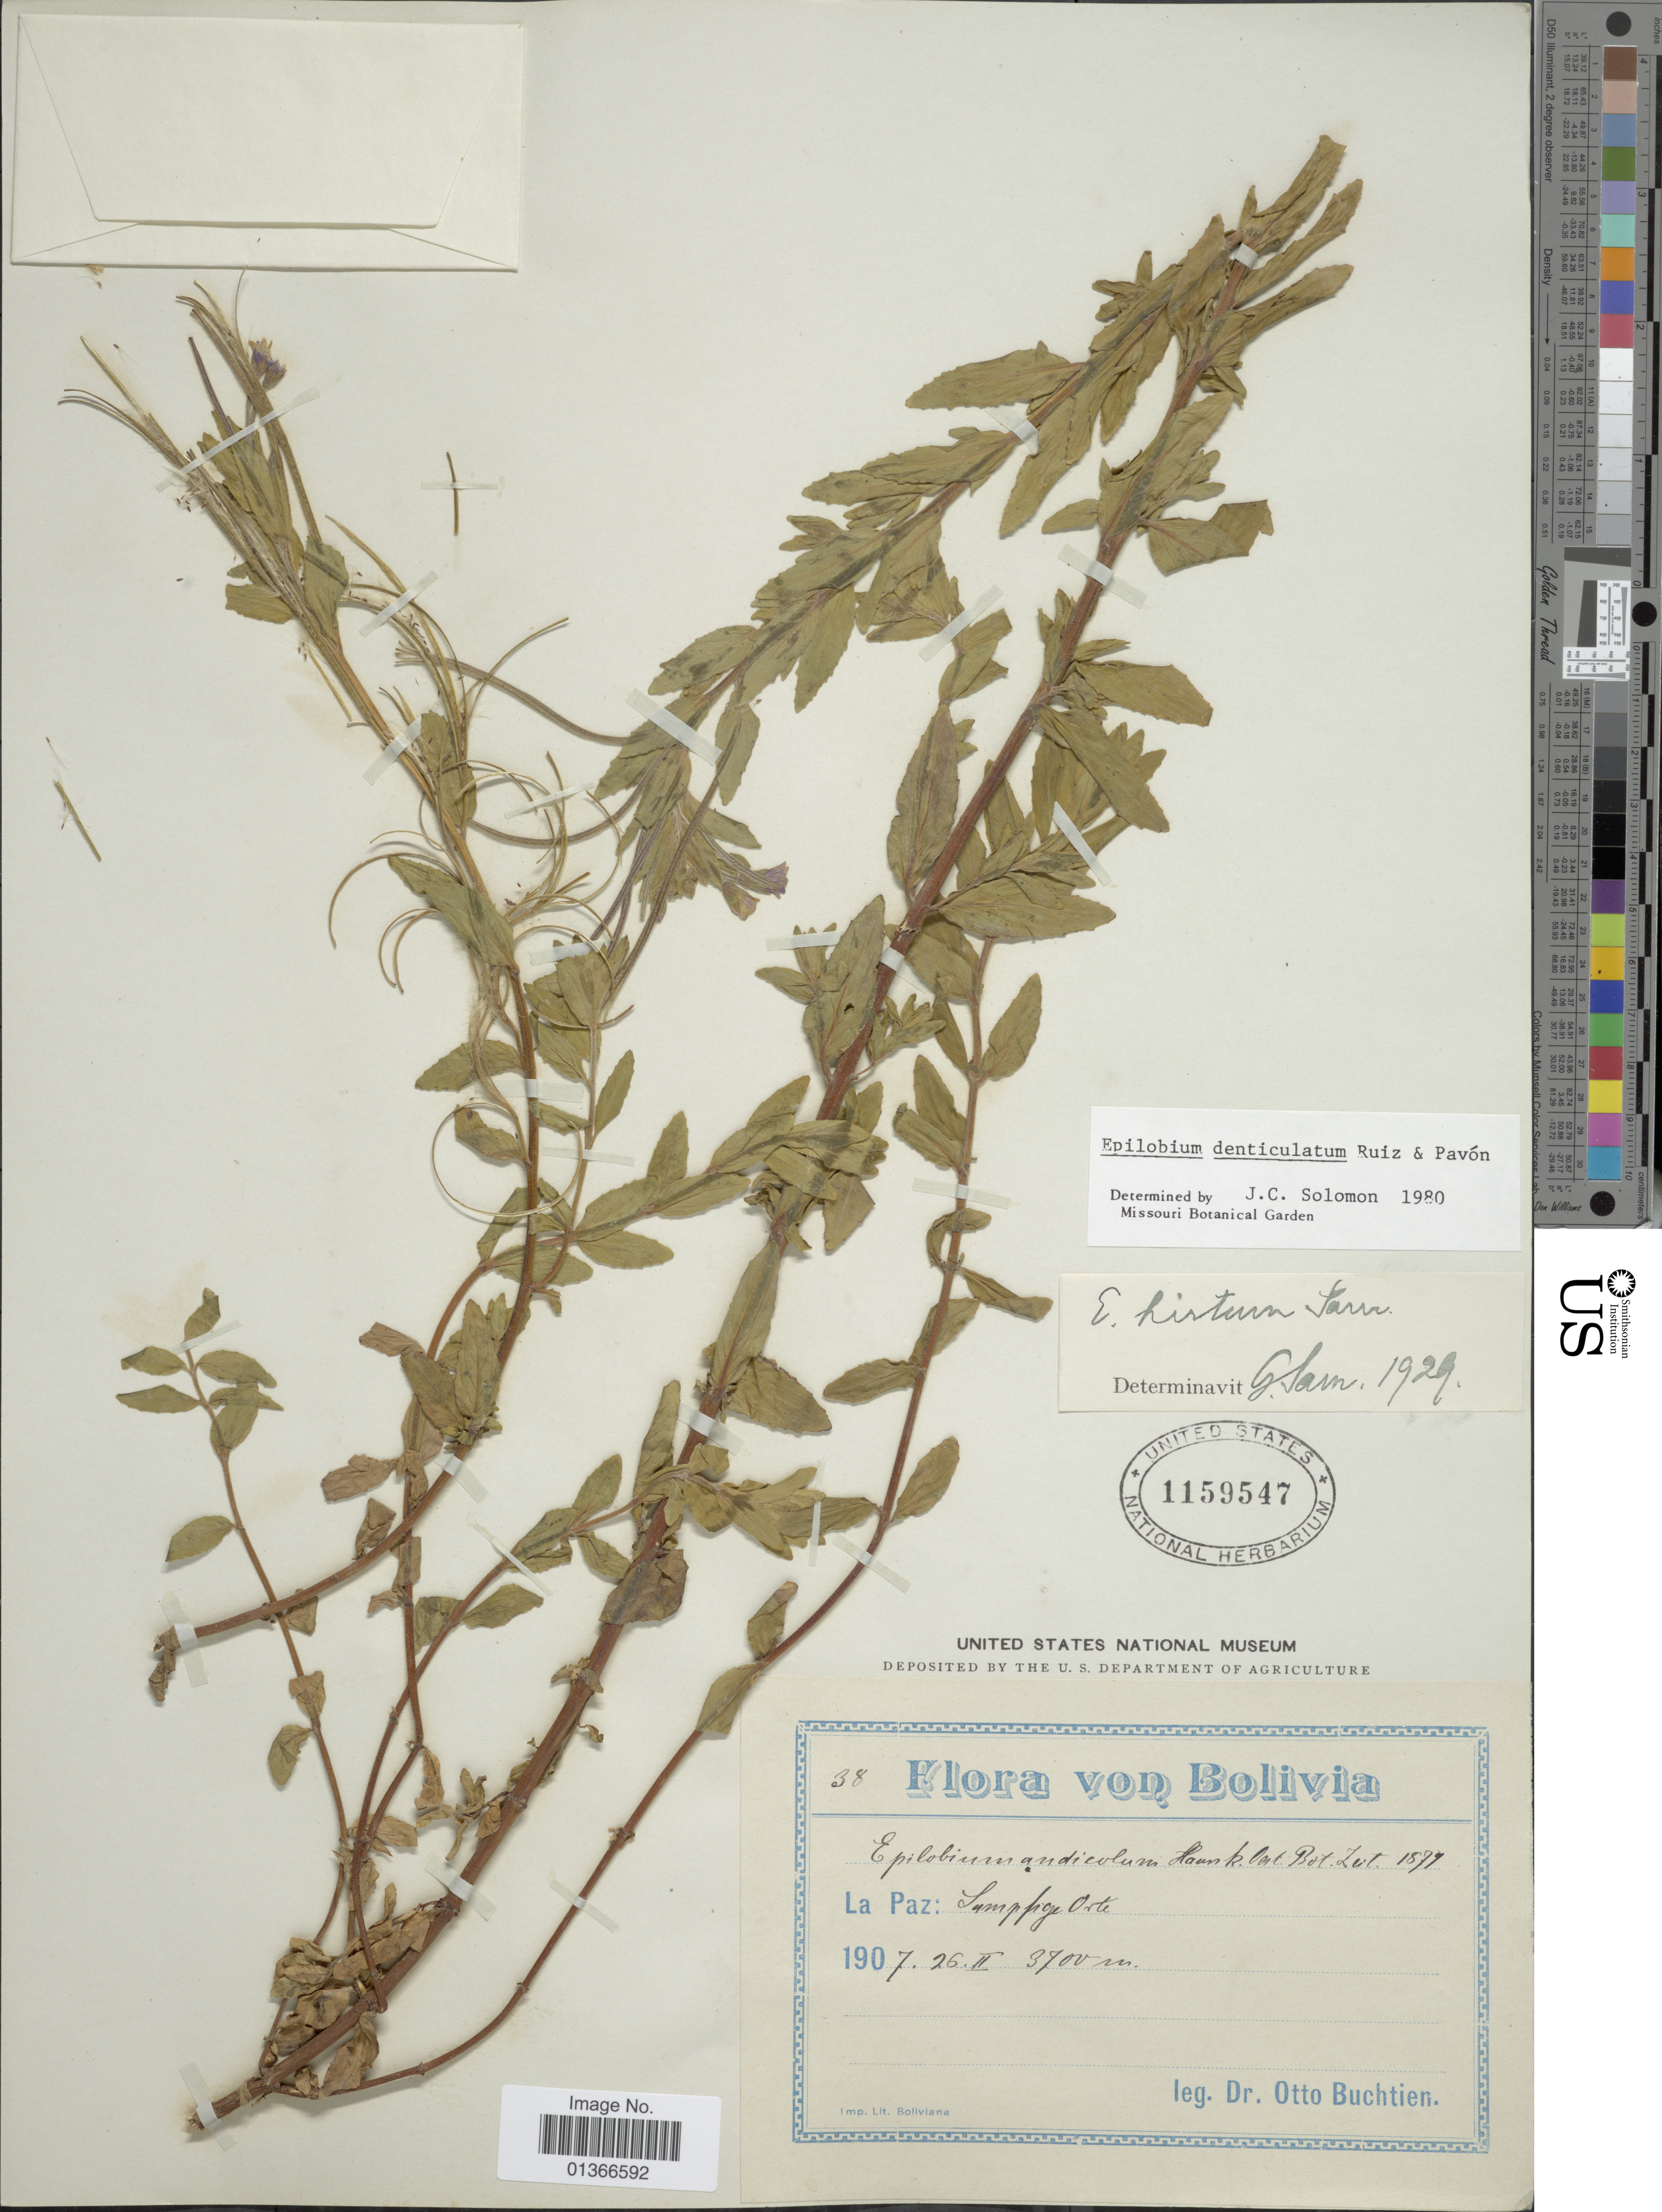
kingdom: Plantae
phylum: Tracheophyta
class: Magnoliopsida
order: Myrtales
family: Onagraceae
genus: Epilobium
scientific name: Epilobium denticulatum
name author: Ruiz & Pav.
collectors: O. Buchtien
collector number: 38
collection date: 1907-02-26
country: Bolivia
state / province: La Paz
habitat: Sumpfige Orte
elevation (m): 3700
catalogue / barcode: US 1159547